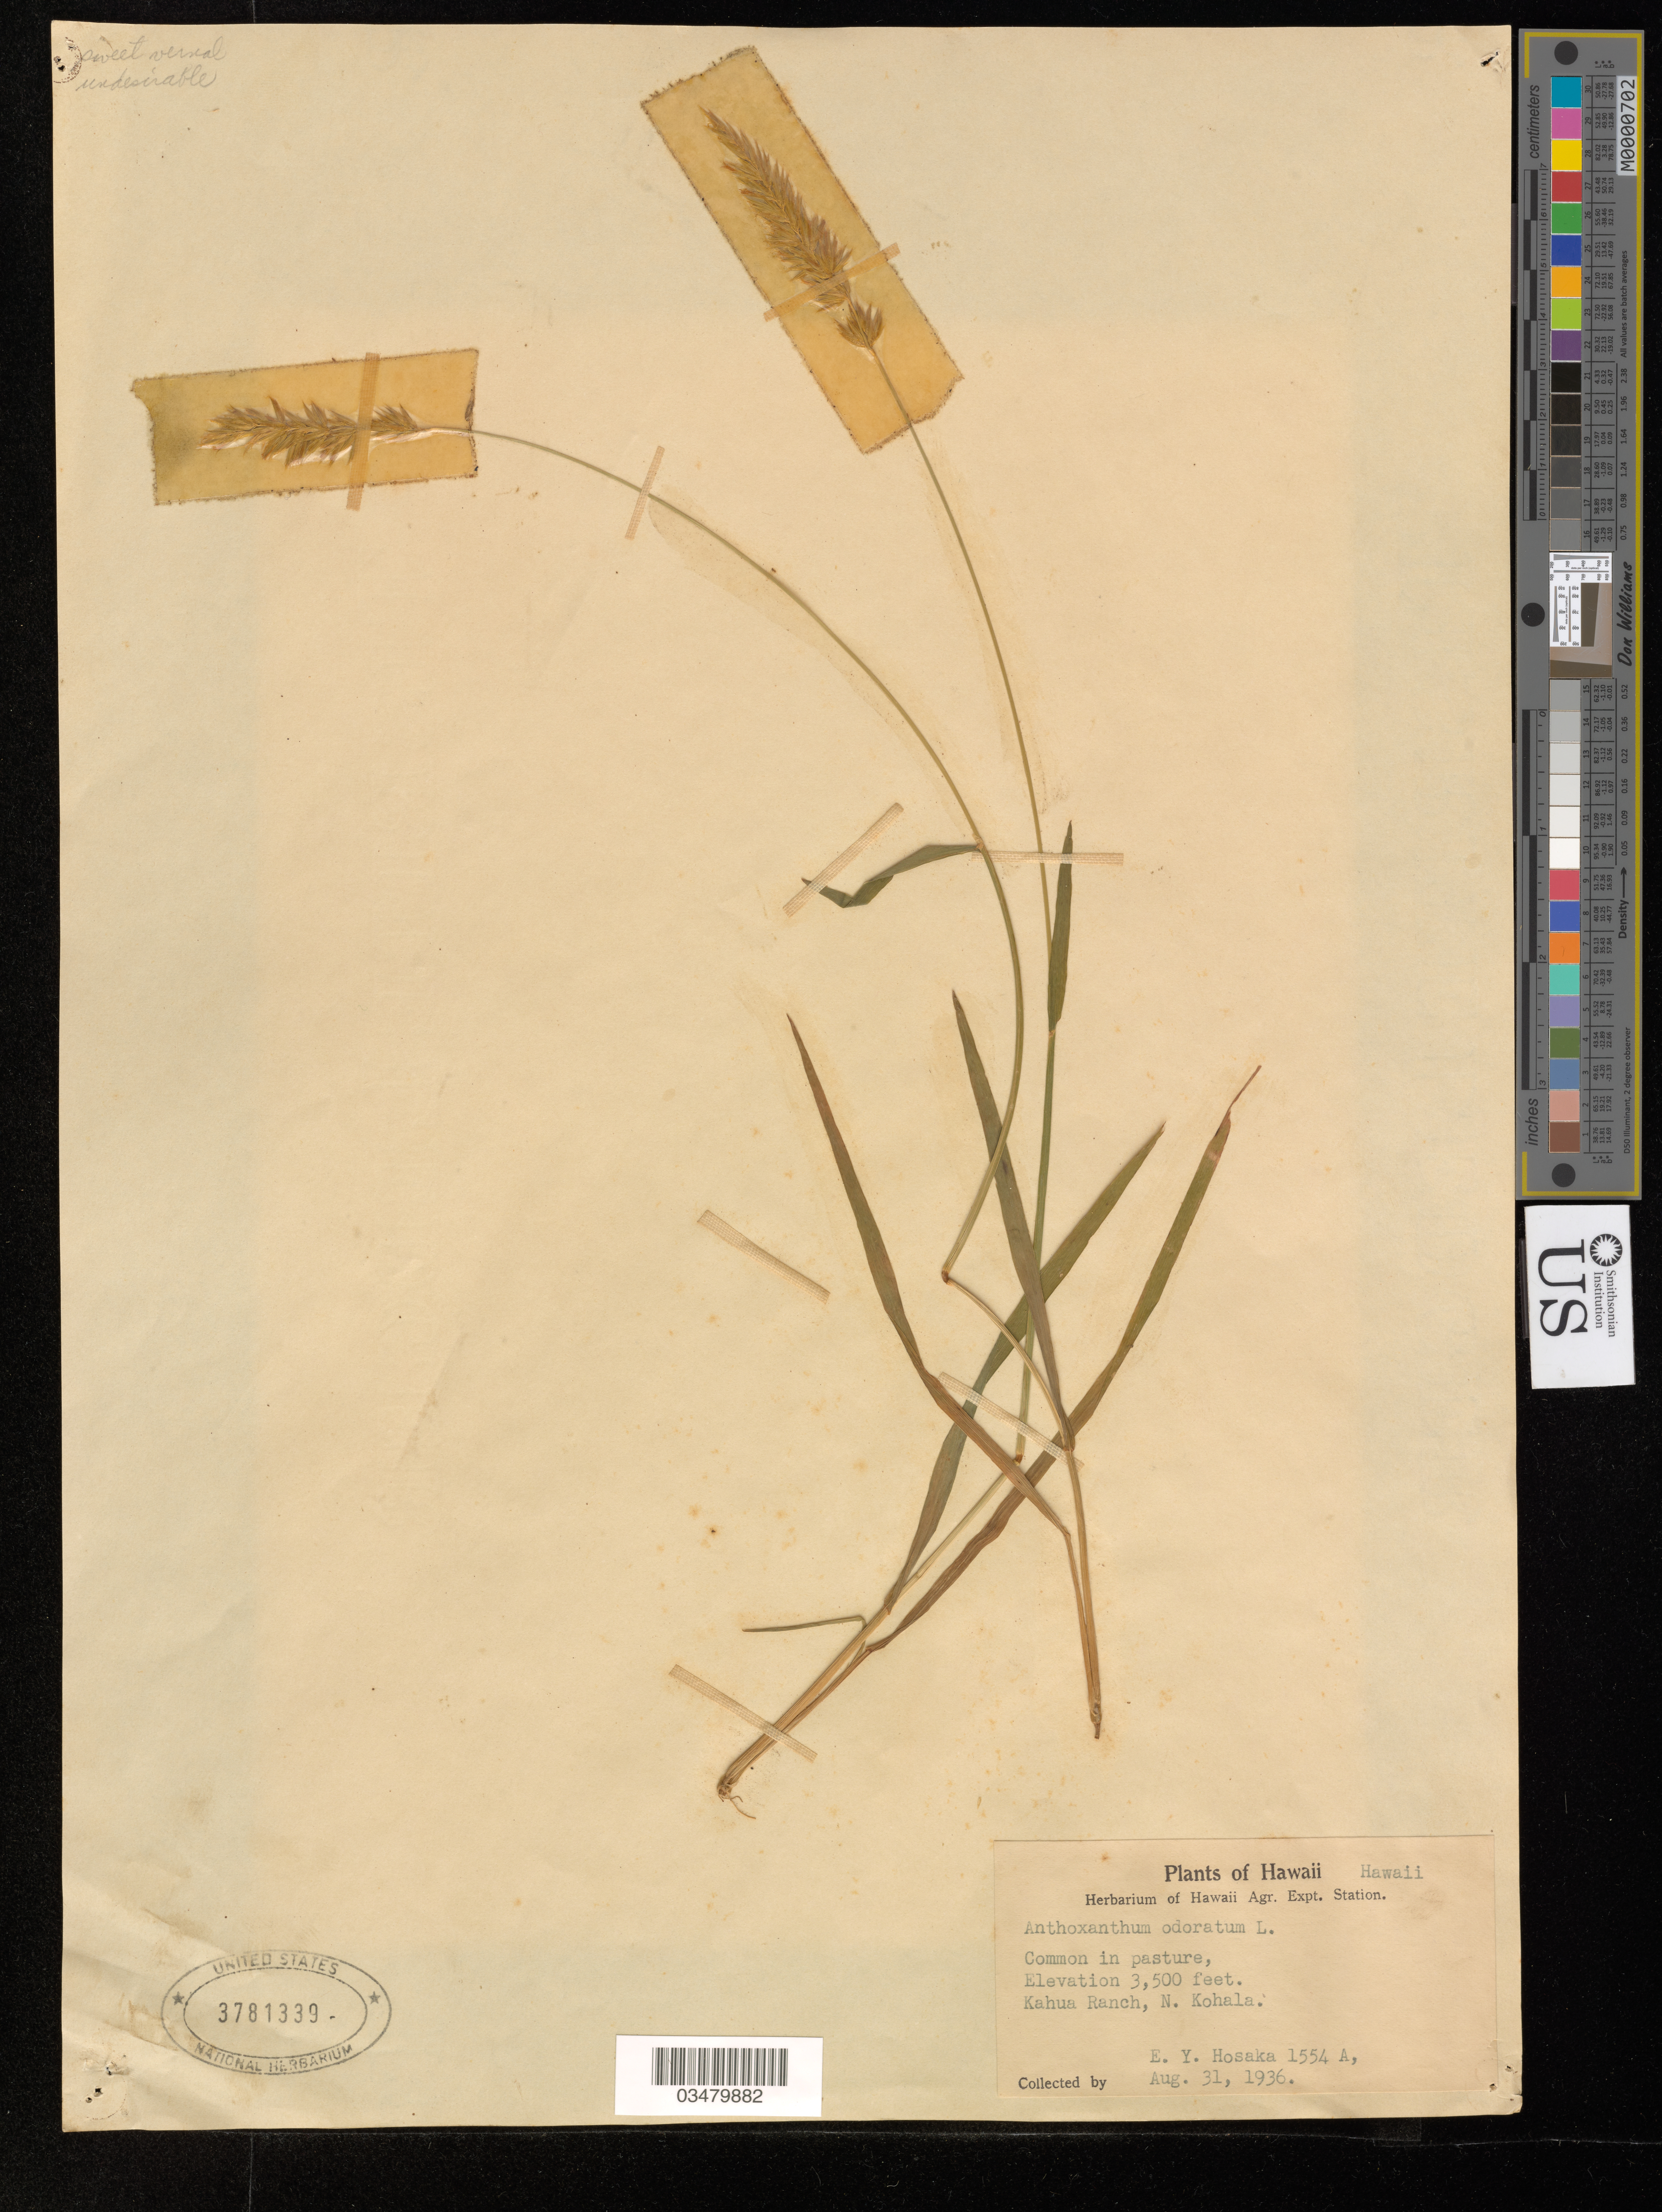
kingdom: Plantae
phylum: Tracheophyta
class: Liliopsida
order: Poales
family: Poaceae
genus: Anthoxanthum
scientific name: Anthoxanthum odoratum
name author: L.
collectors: E. Y. Hosaka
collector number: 1554A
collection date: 1936-08-31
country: United States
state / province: Hawaii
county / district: Hawaii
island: Hawaii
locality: Kahua Ranch, N. Kohala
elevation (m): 1067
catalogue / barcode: US 3781339